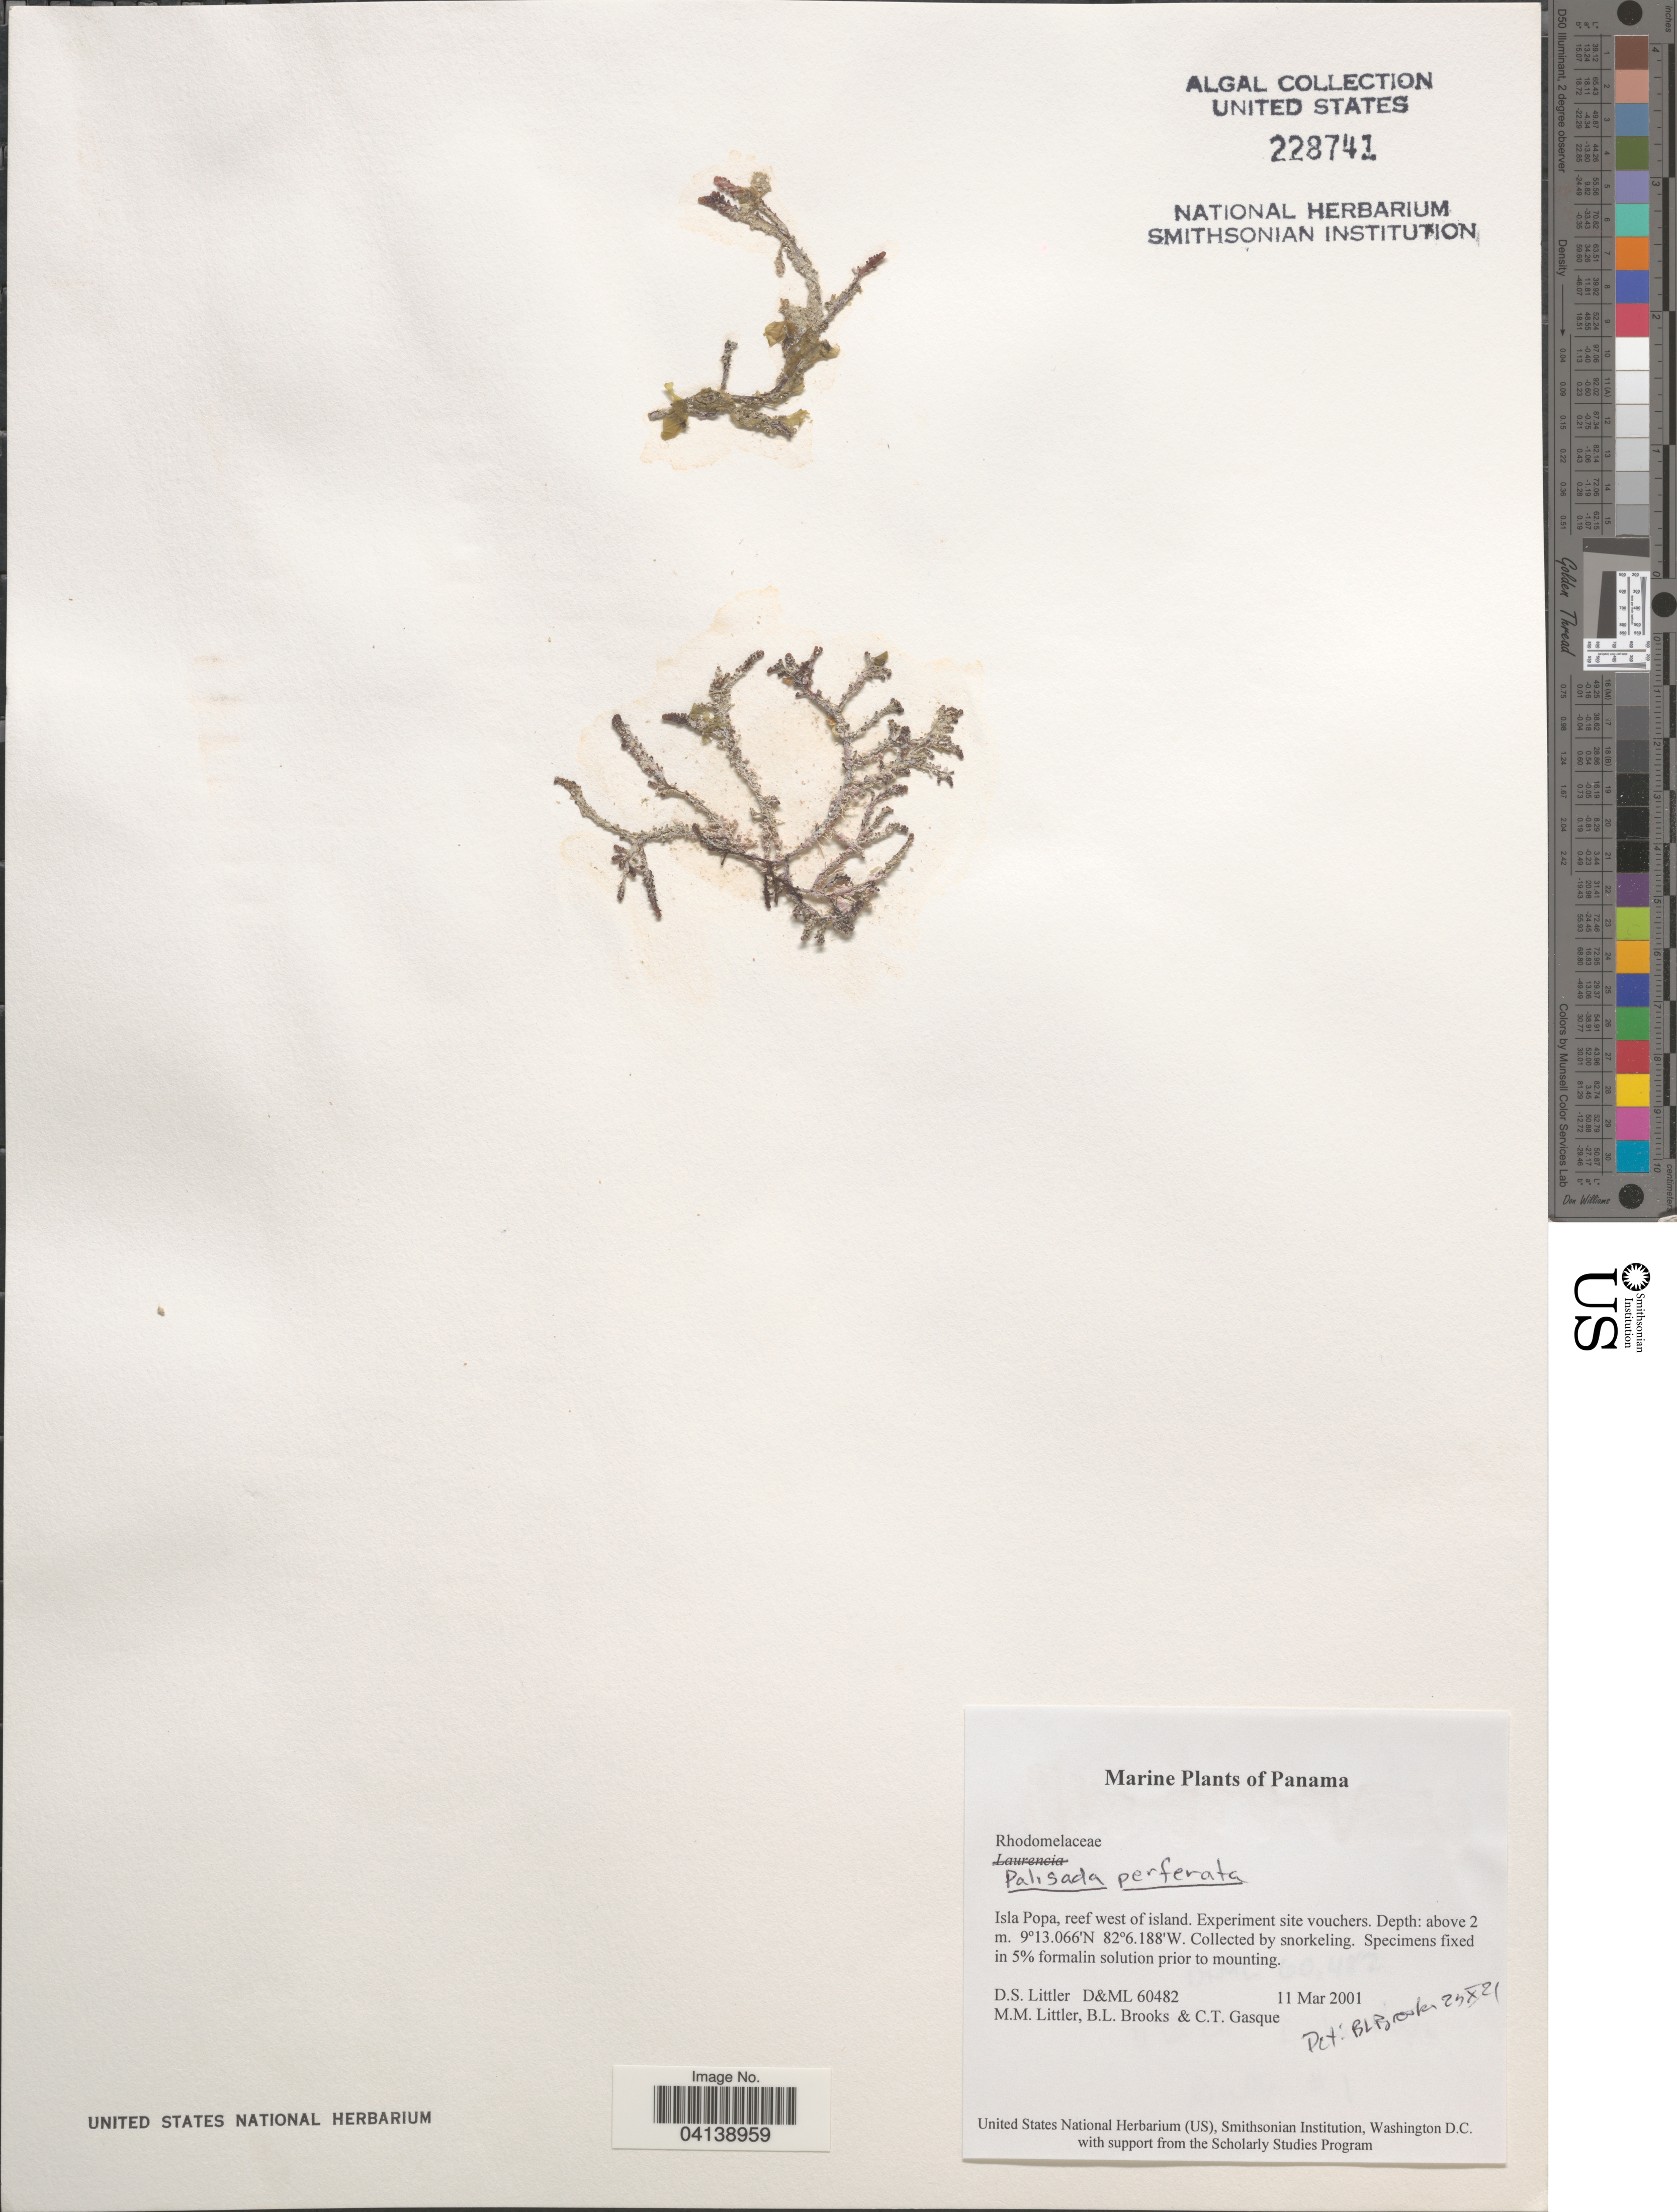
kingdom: Plantae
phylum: Rhodophyta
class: Florideophyceae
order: Ceramiales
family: Rhodomelaceae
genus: Palisada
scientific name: Palisada perforata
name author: (Bory) K.W. Nam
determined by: Algae name updating Project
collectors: D. S. Littler, B. Brooks & C. Gasque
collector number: D&ML 60482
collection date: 2001-03-11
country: Panama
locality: Isla Popa, reef west of island.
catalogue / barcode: US 228741